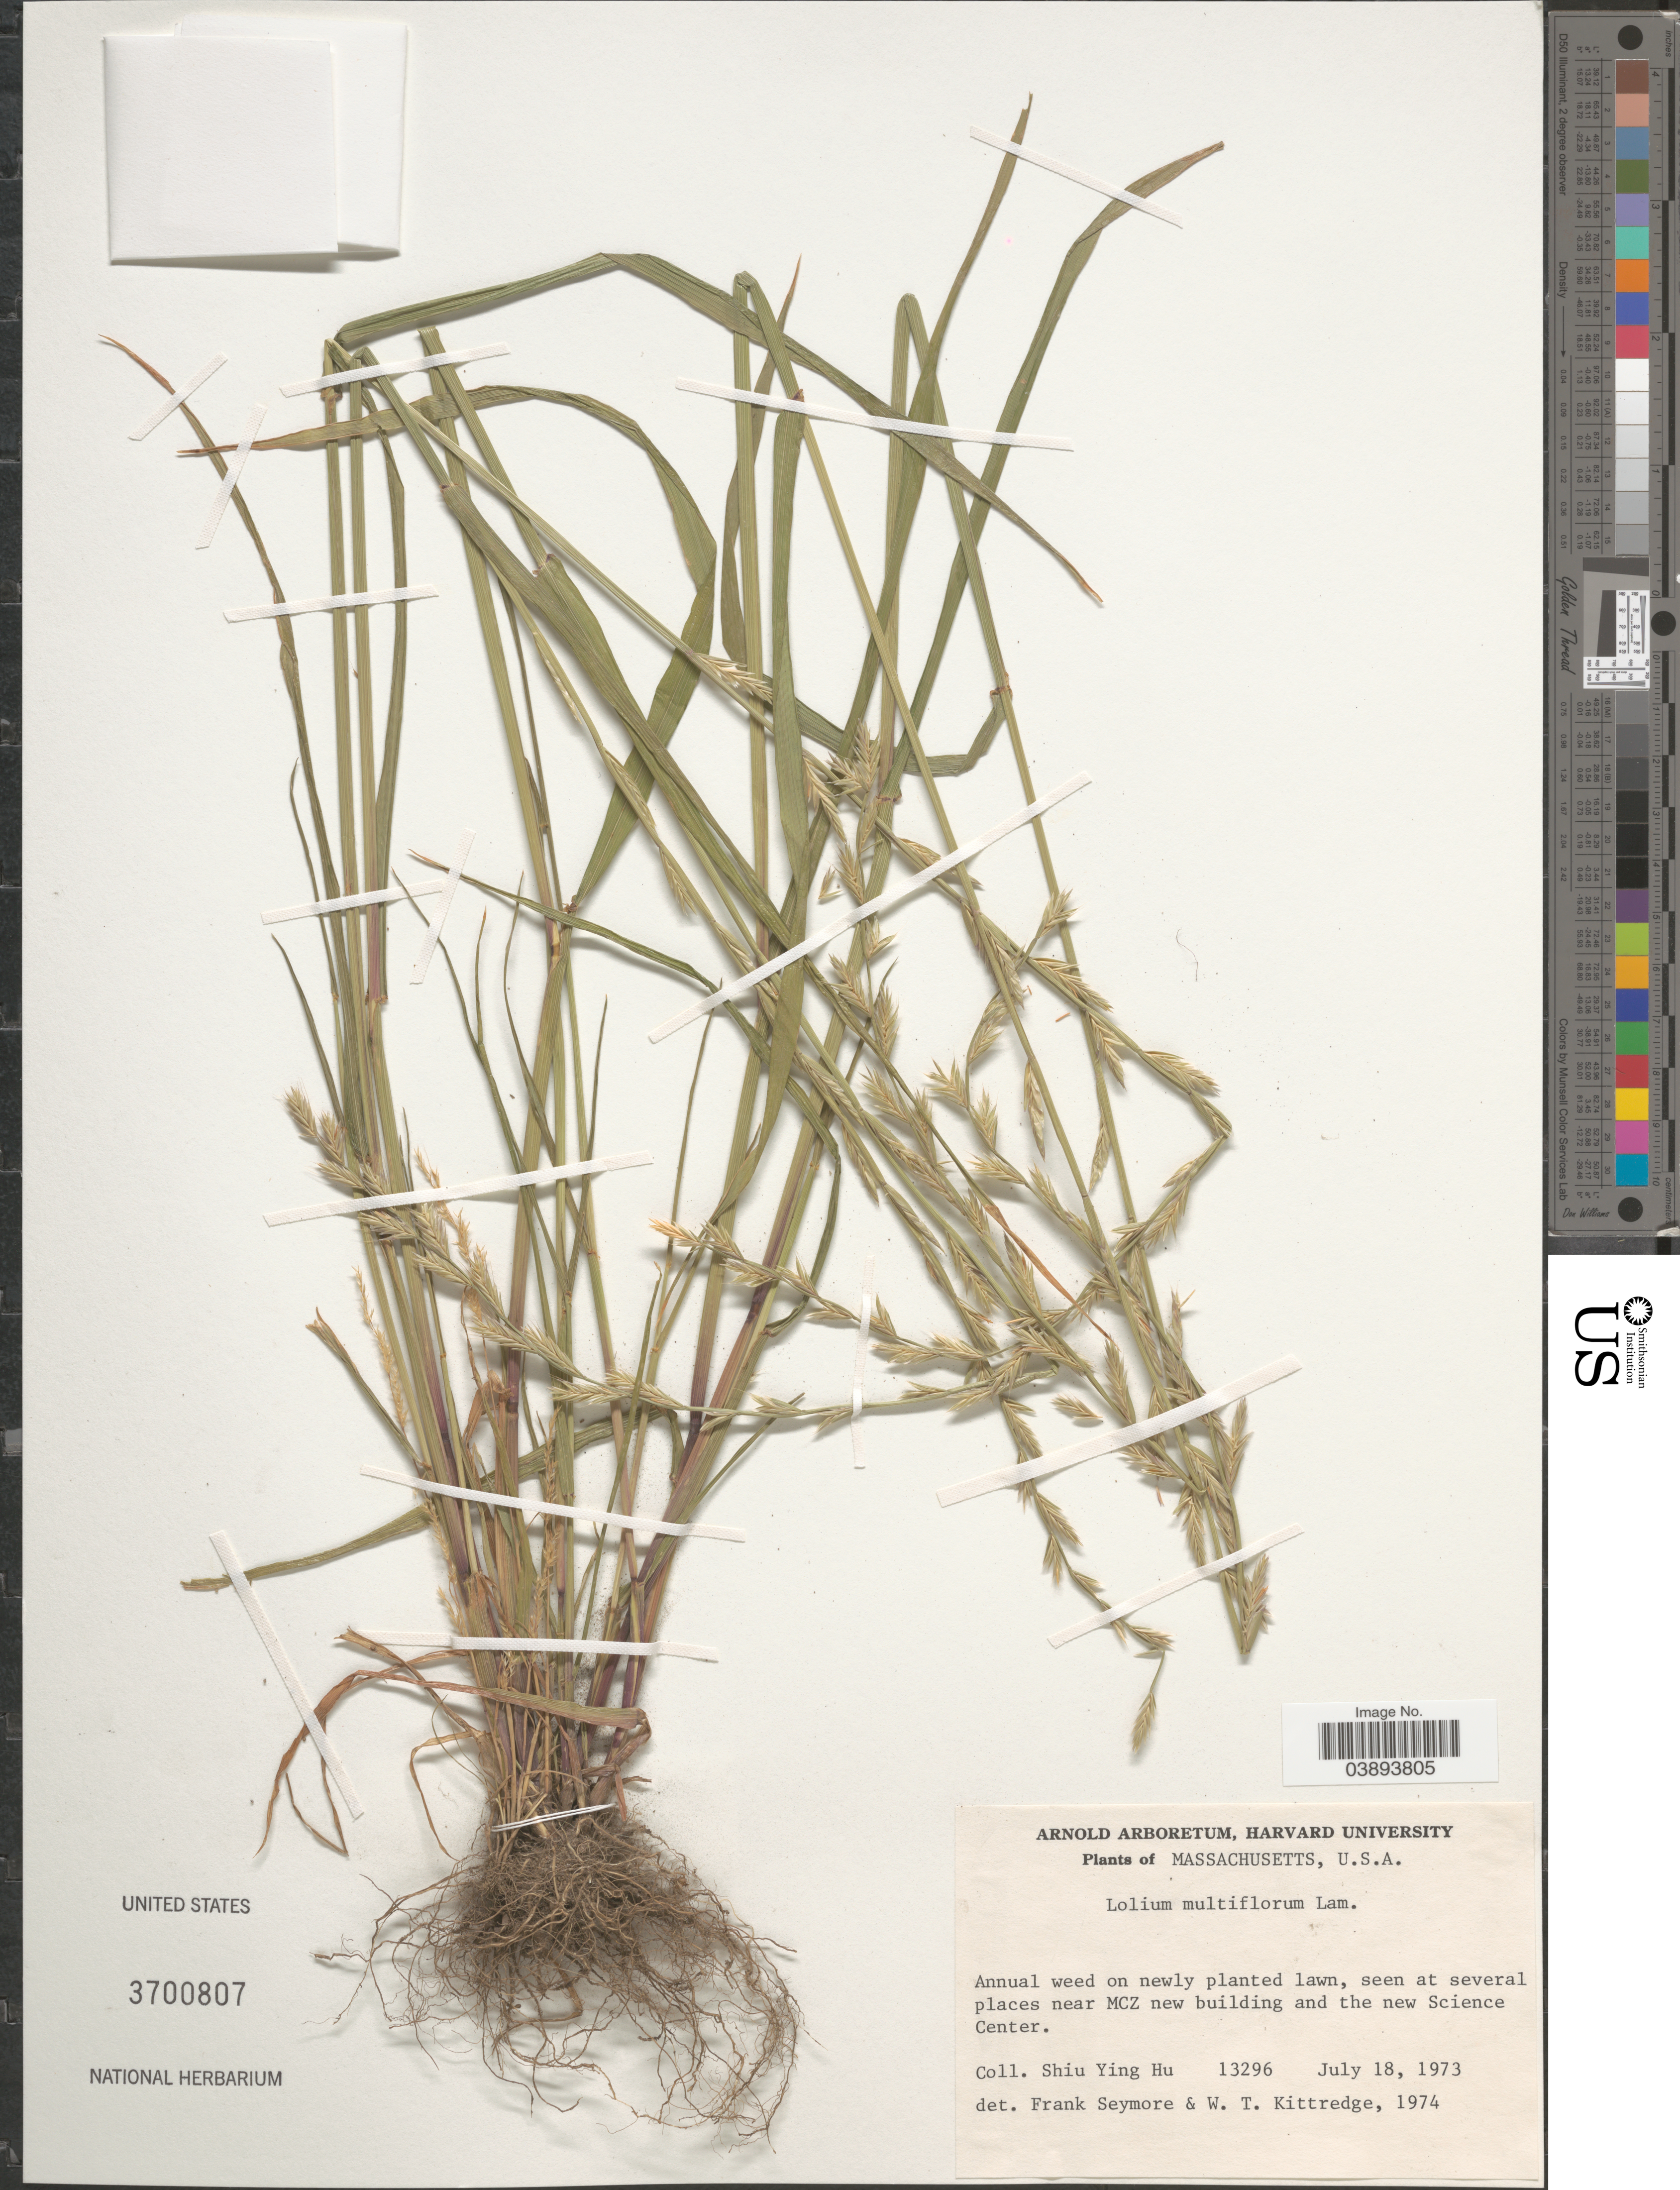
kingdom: Plantae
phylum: Tracheophyta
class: Liliopsida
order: Poales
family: Poaceae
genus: Lolium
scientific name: Lolium multiflorum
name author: Lam.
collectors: S. Y. Hu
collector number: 13296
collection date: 1973-07-18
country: United States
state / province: Massachusetts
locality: At several places near MCZ new building and the new Science Center.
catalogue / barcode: US 3700807